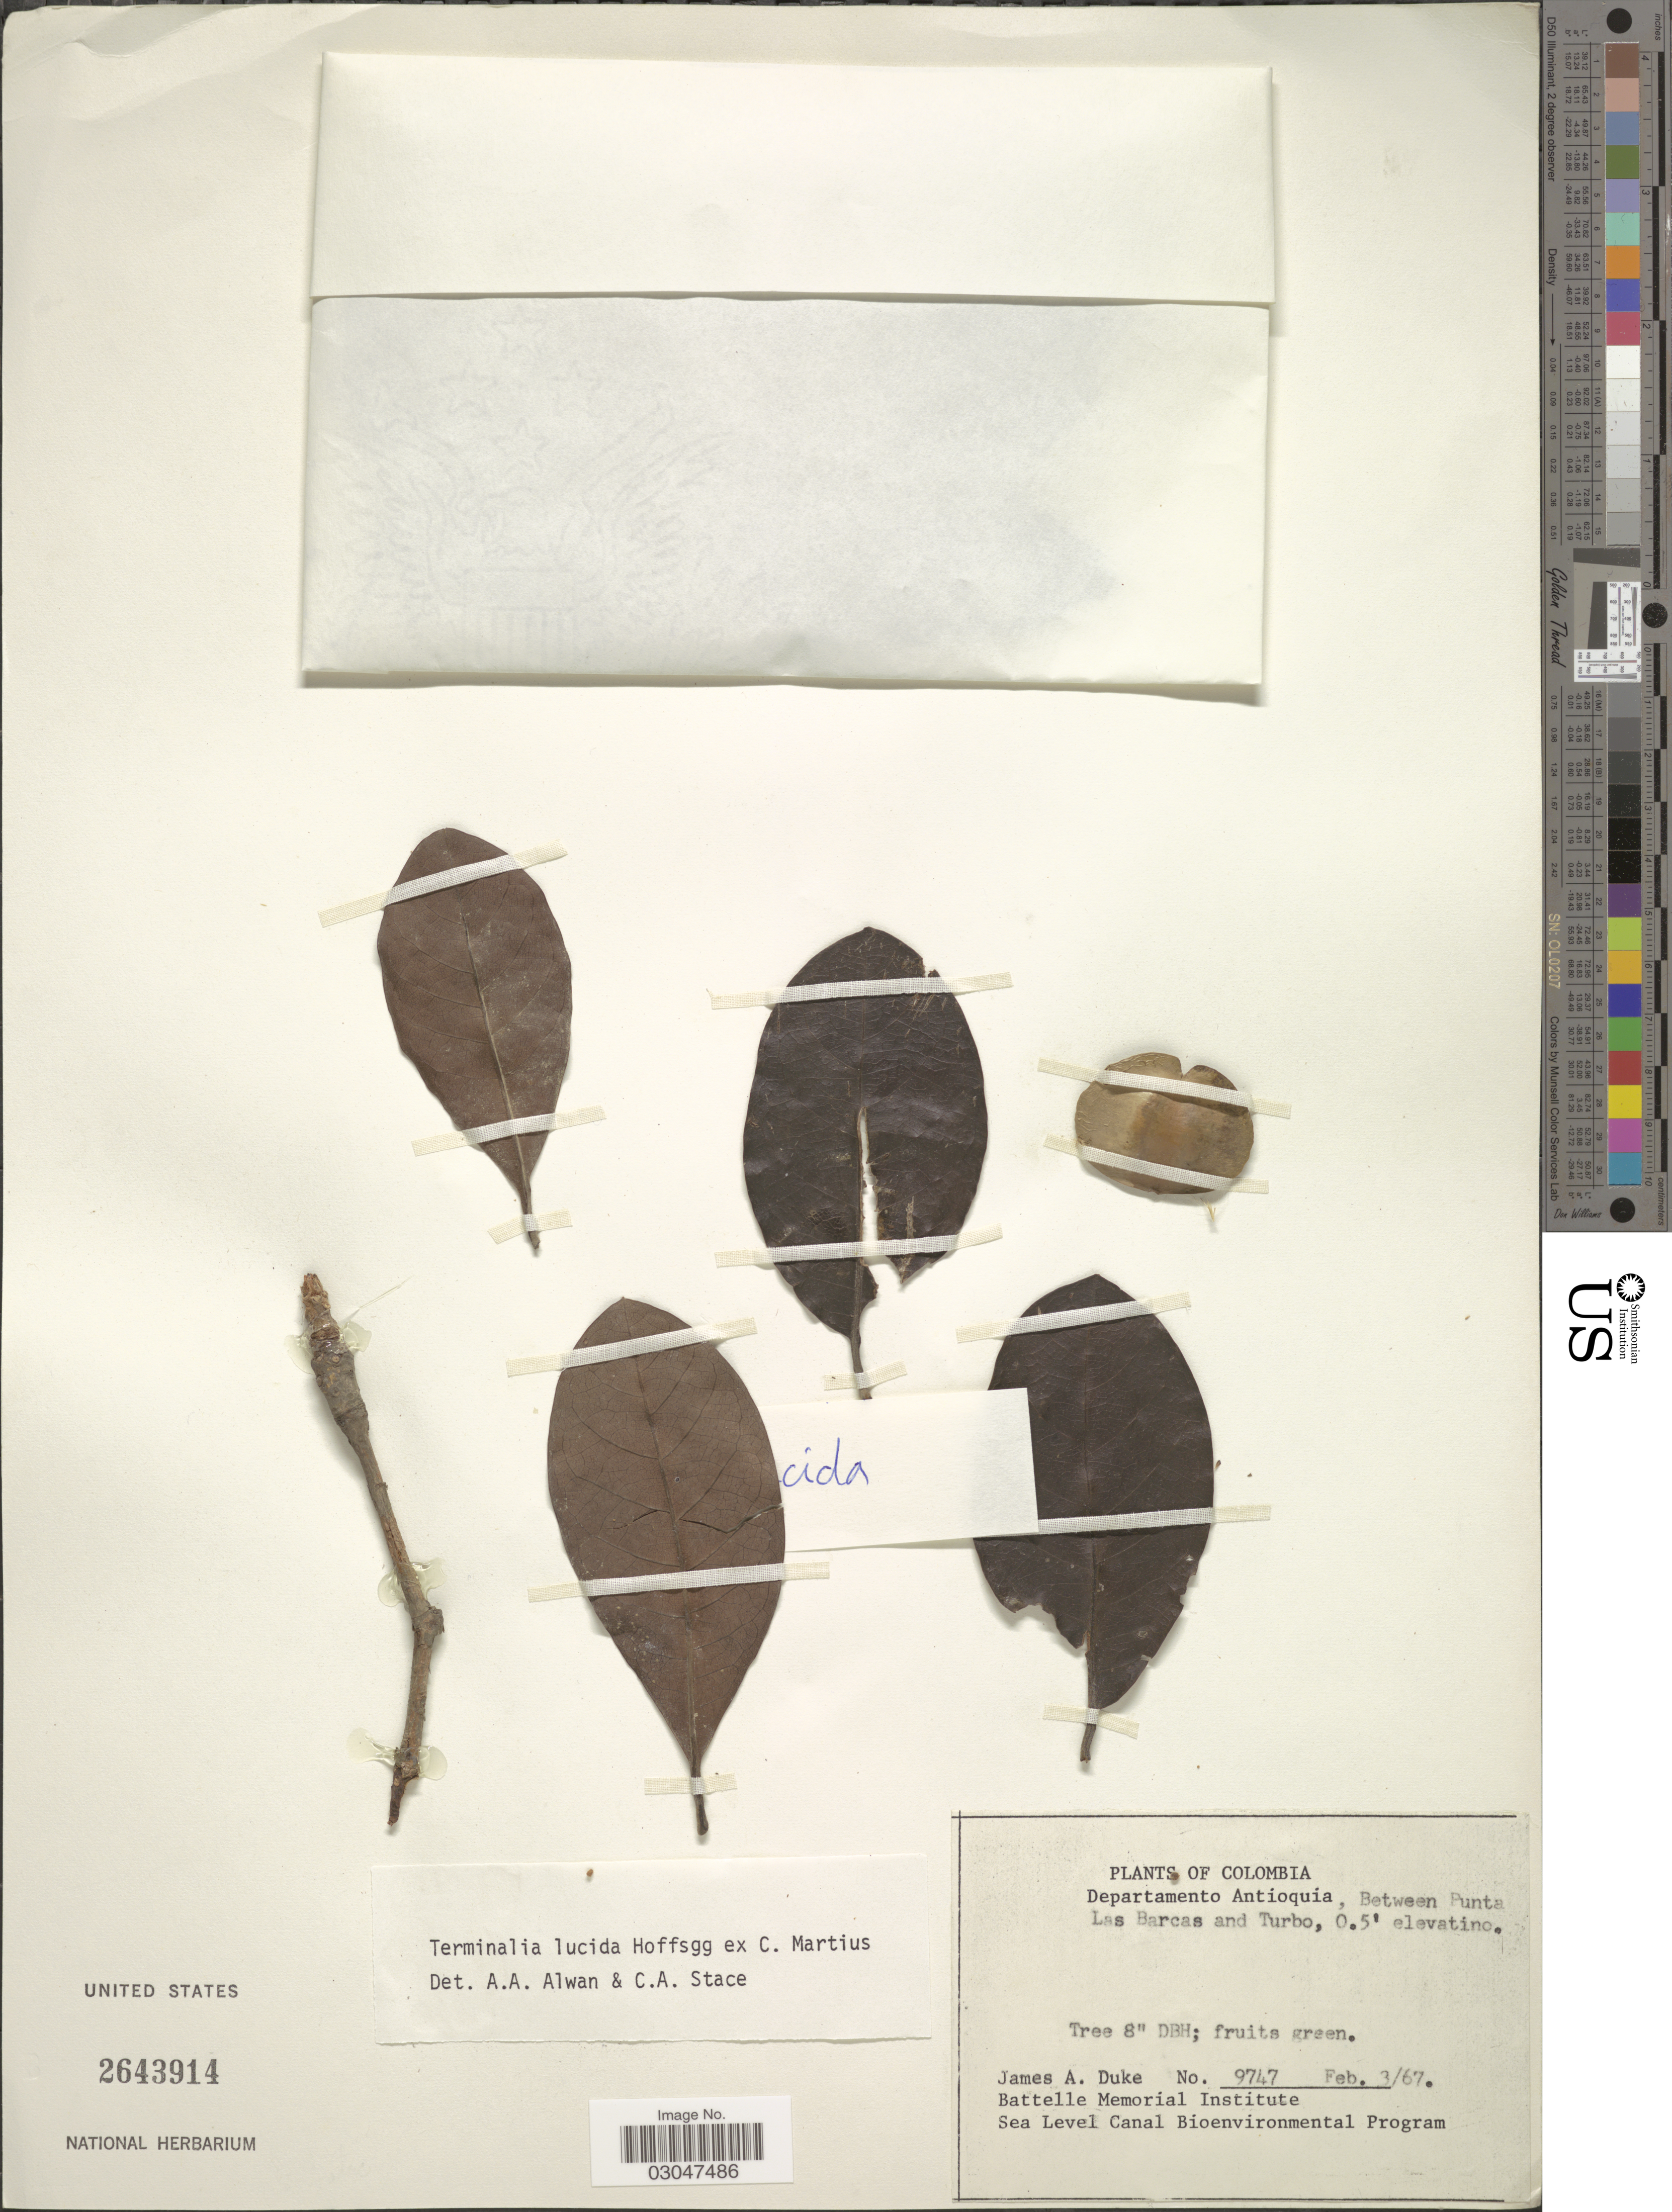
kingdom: Plantae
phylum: Tracheophyta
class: Magnoliopsida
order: Myrtales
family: Combretaceae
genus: Terminalia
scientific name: Terminalia lucida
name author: Hoffmanns. ex Mart.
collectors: J. A. Duke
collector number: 9747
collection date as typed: Transcribed d/m/y: 3/2/67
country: Colombia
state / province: Antioquia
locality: Departamento Antioquia. Between Punta Las Barcas and Turbo.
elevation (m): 0.5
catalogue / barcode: US 2643914